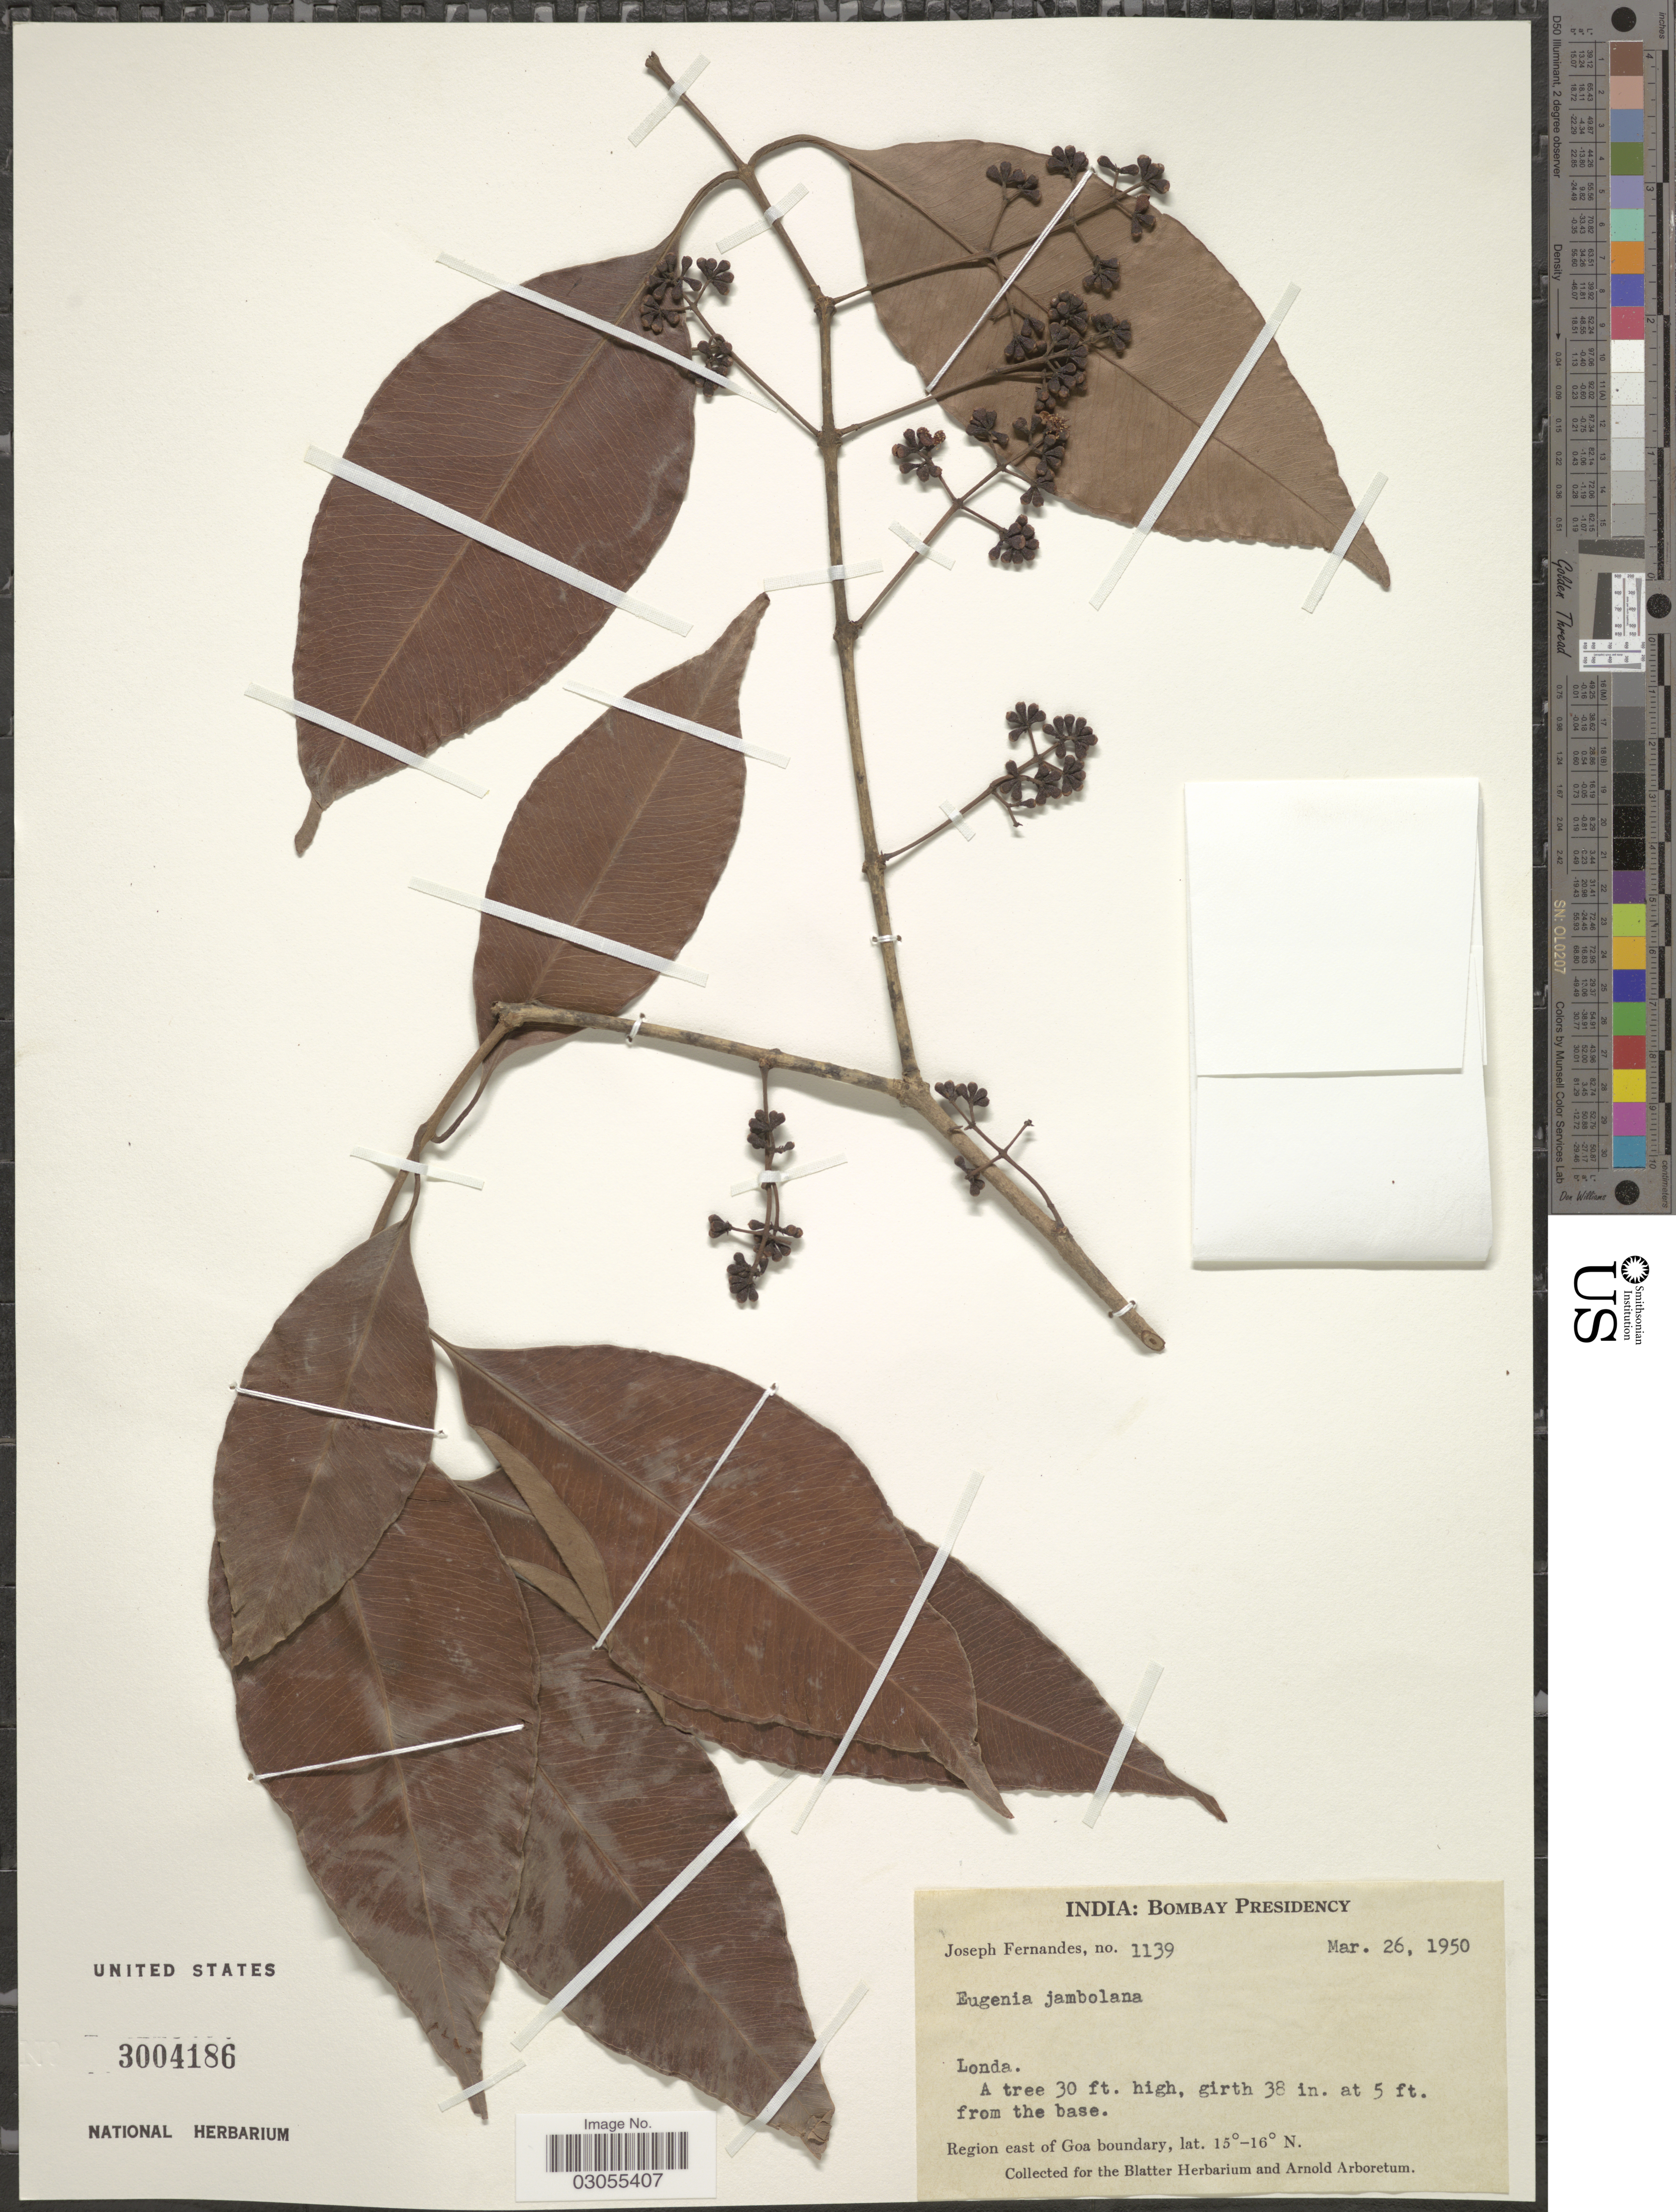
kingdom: Plantae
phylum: Tracheophyta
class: Magnoliopsida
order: Myrtales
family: Myrtaceae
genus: Syzygium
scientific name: Syzygium cumini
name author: (L.) Skeels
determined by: Strong, Mark T., (BOT), Smithsonian Institution - National Museum of Natural History (UNITED STATES)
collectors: J. Fernandes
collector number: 1139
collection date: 1950-03-26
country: India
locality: Bombay Presidency. Region east of Goa boundary.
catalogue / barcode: US 3004186